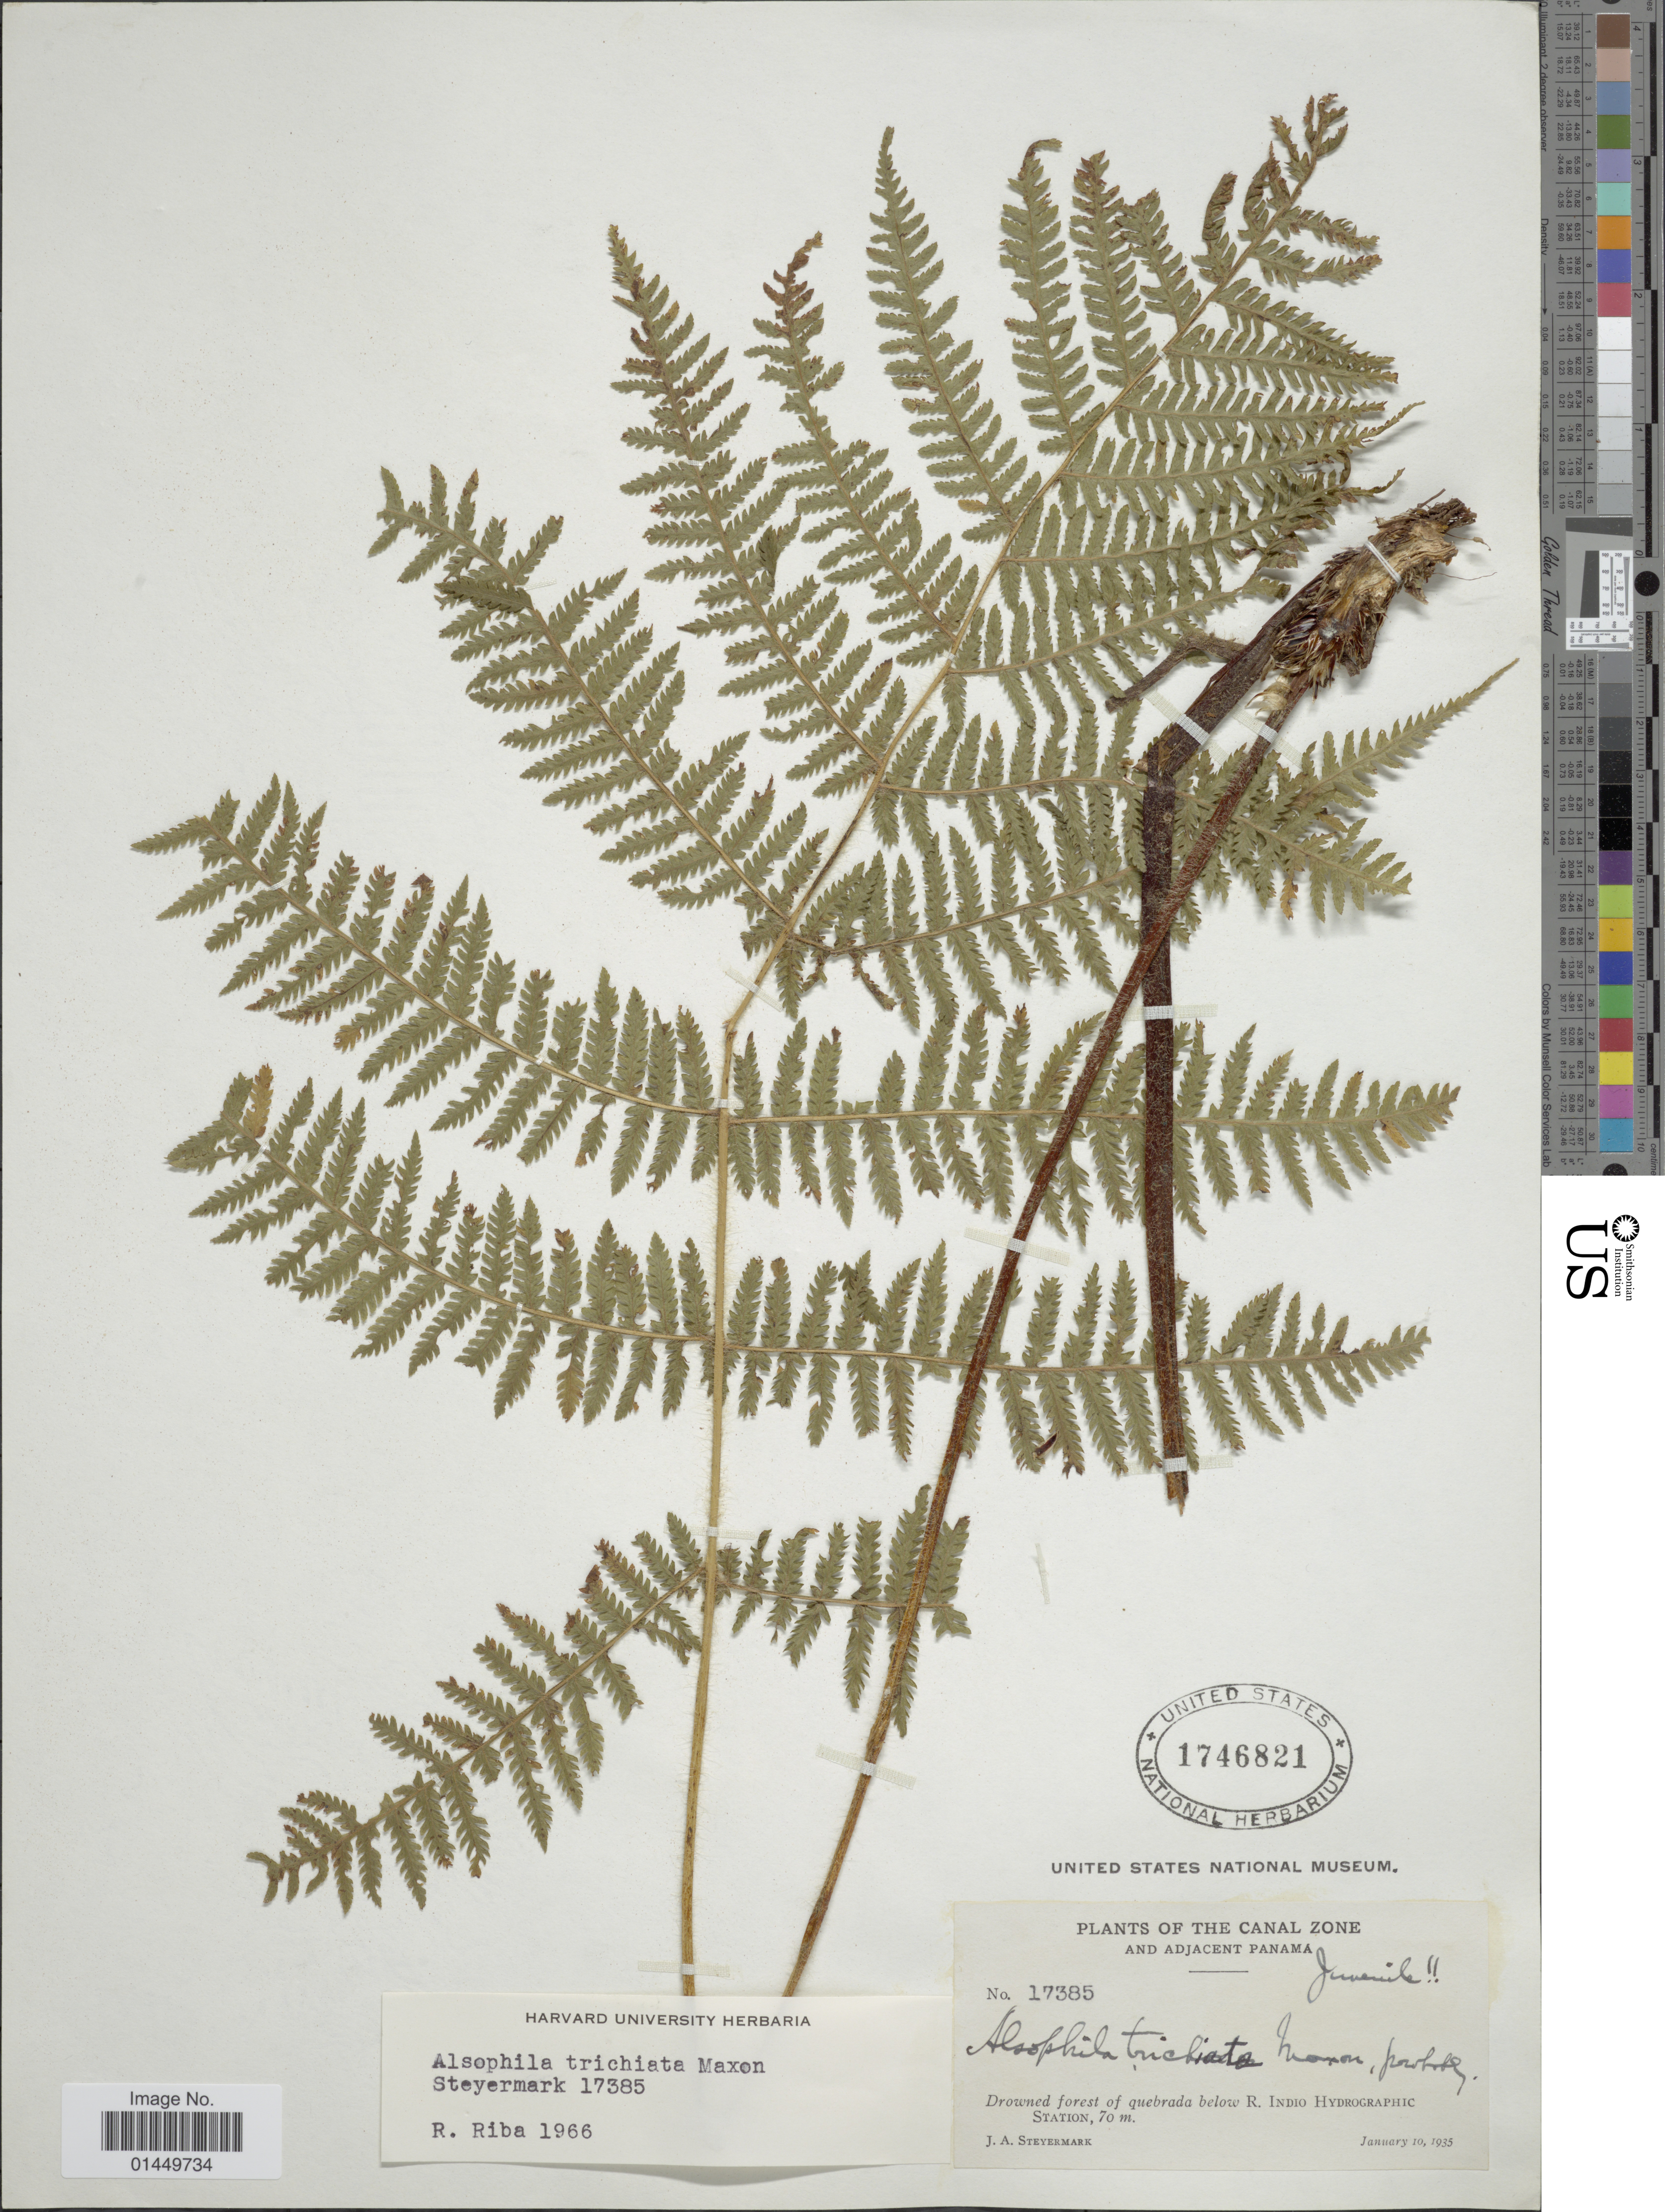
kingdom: Plantae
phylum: Tracheophyta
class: Polypodiopsida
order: Cyatheales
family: Cyatheaceae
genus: Cyathea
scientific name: Cyathea trichiata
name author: (Maxon) Domin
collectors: J. Steyermark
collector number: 17385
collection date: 1935-01-10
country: Panama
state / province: Colón / Panamá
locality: The Canal Zone And Adjacent Panama, Drowned forest of quebrada below R. Indio Hydrographic Station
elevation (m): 70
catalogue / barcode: US 1746821